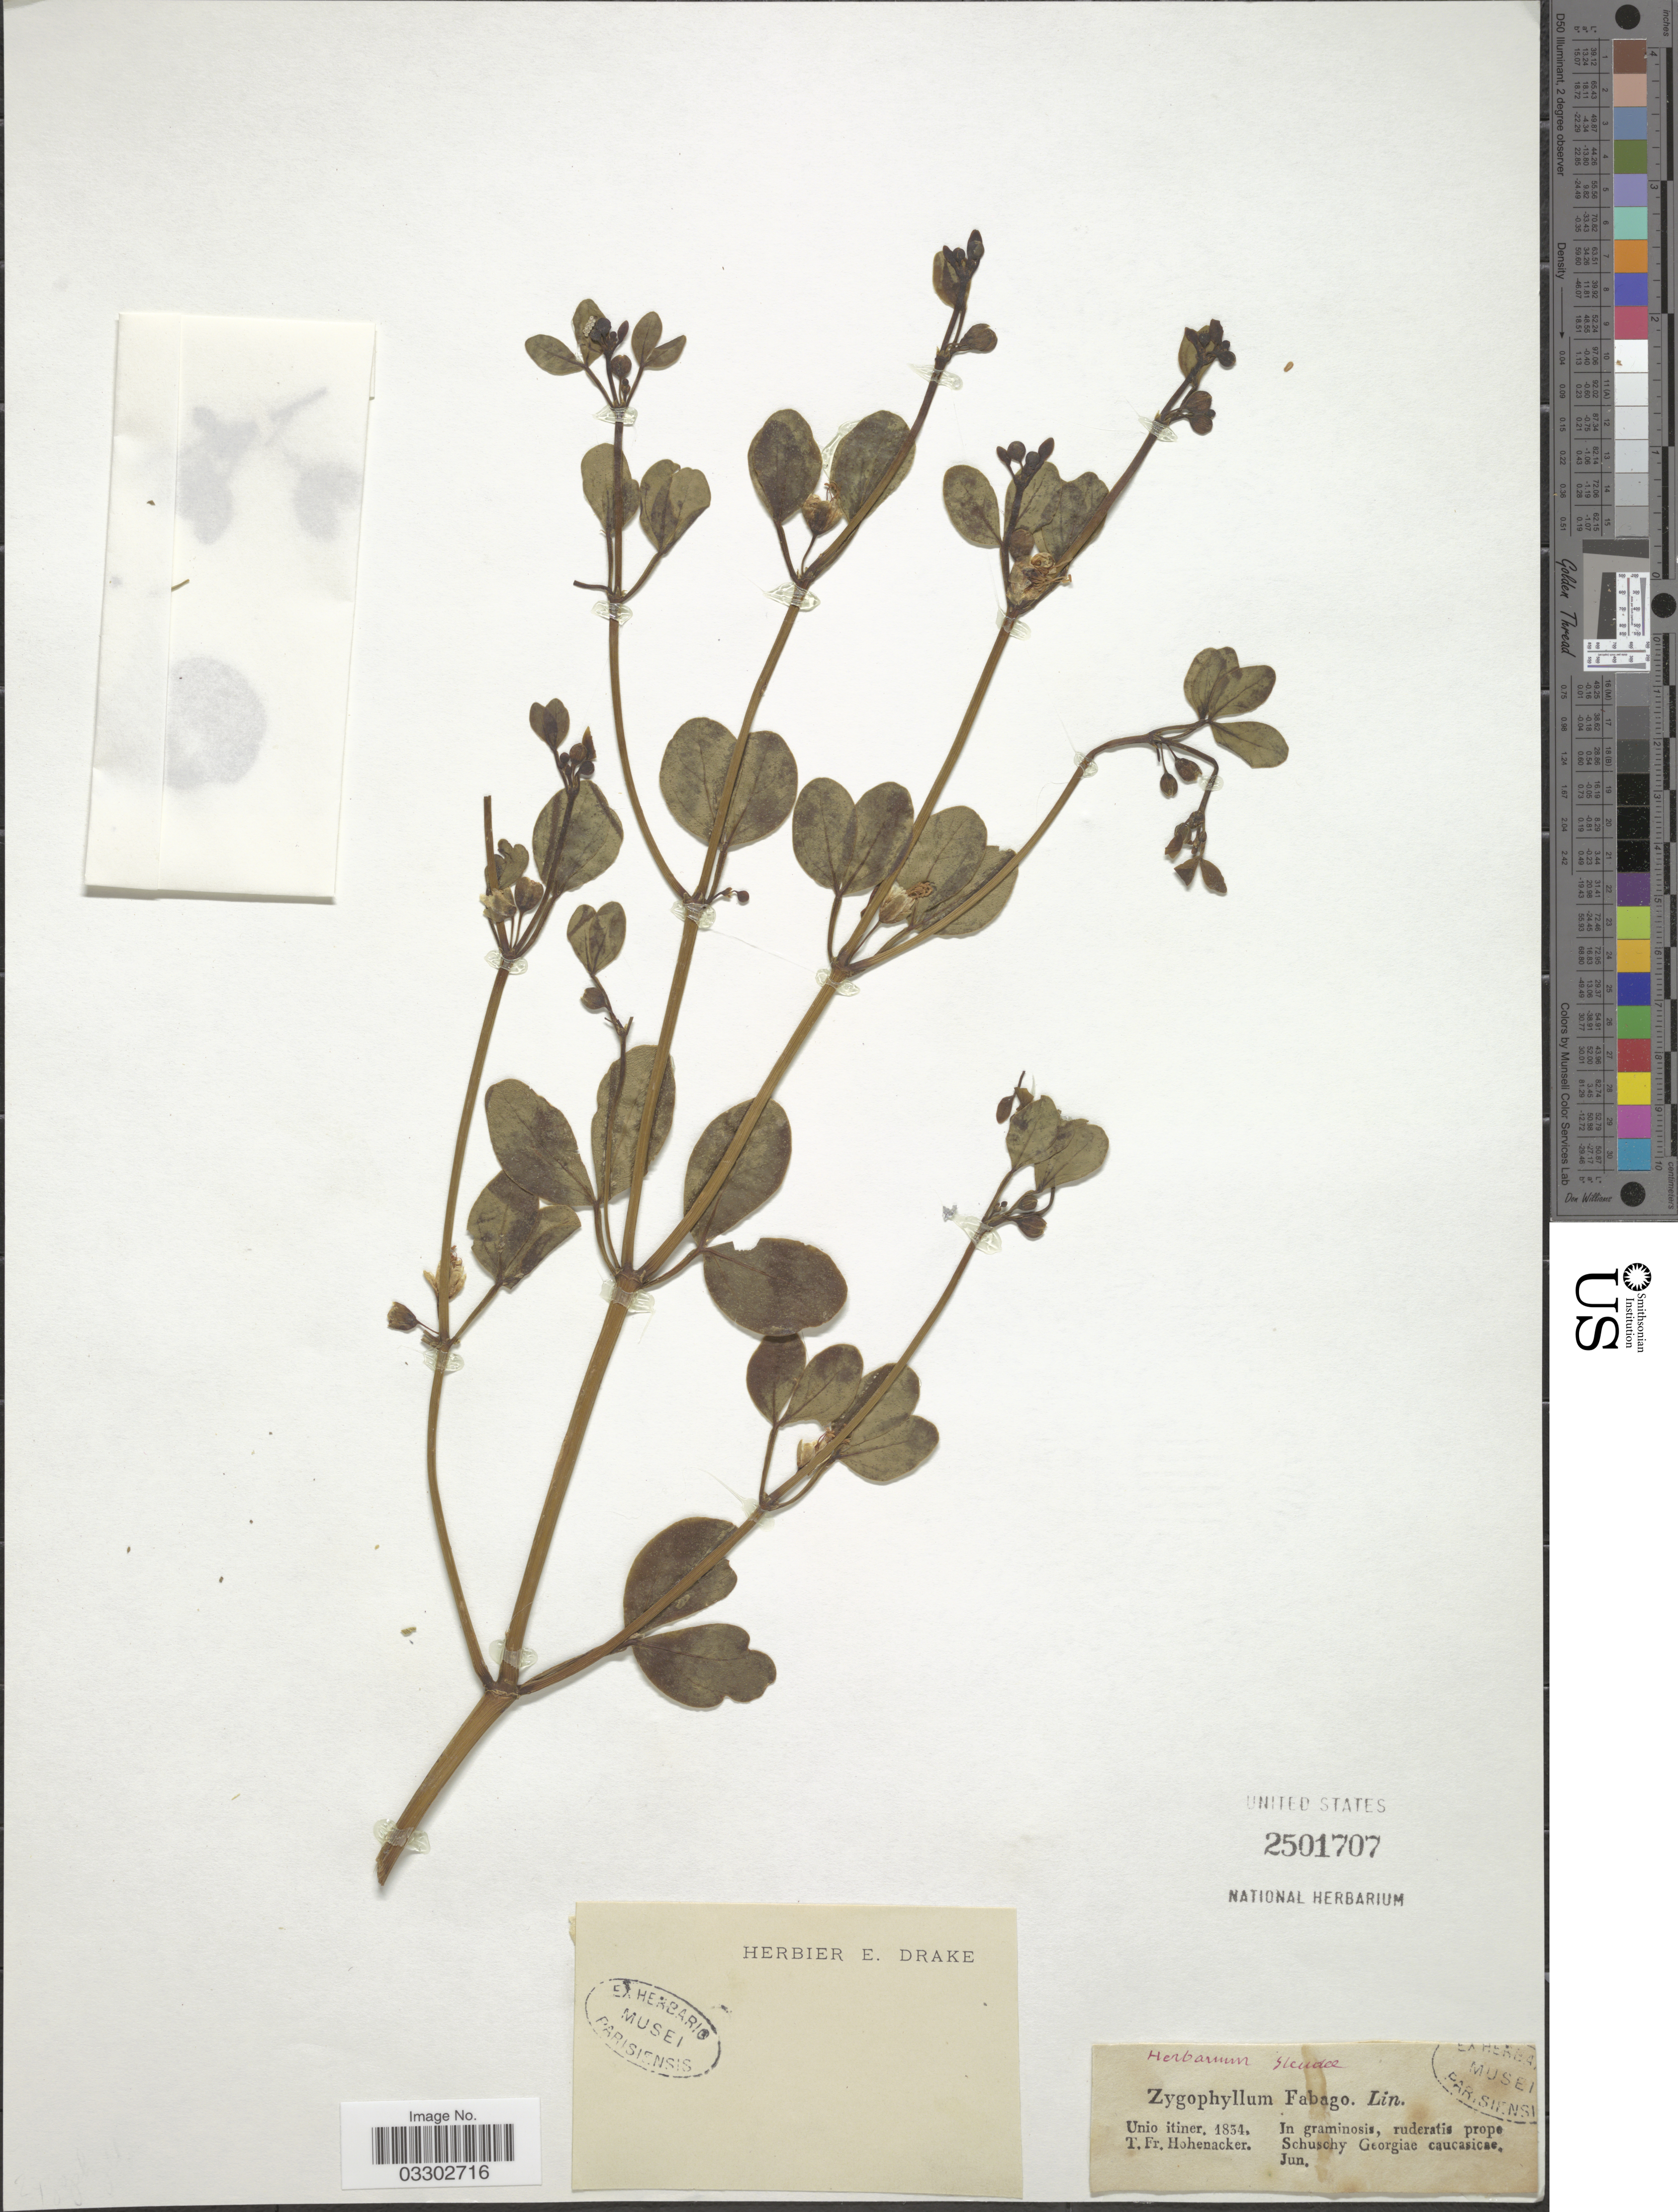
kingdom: Plantae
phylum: Tracheophyta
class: Magnoliopsida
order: Zygophyllales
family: Zygophyllaceae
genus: Zygophyllum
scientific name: Zygophyllum fabago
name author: L.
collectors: T. Hohenacker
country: Georgia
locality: Ruderatis prope Schuschy Georgiae caucasicae.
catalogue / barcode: US 2501707